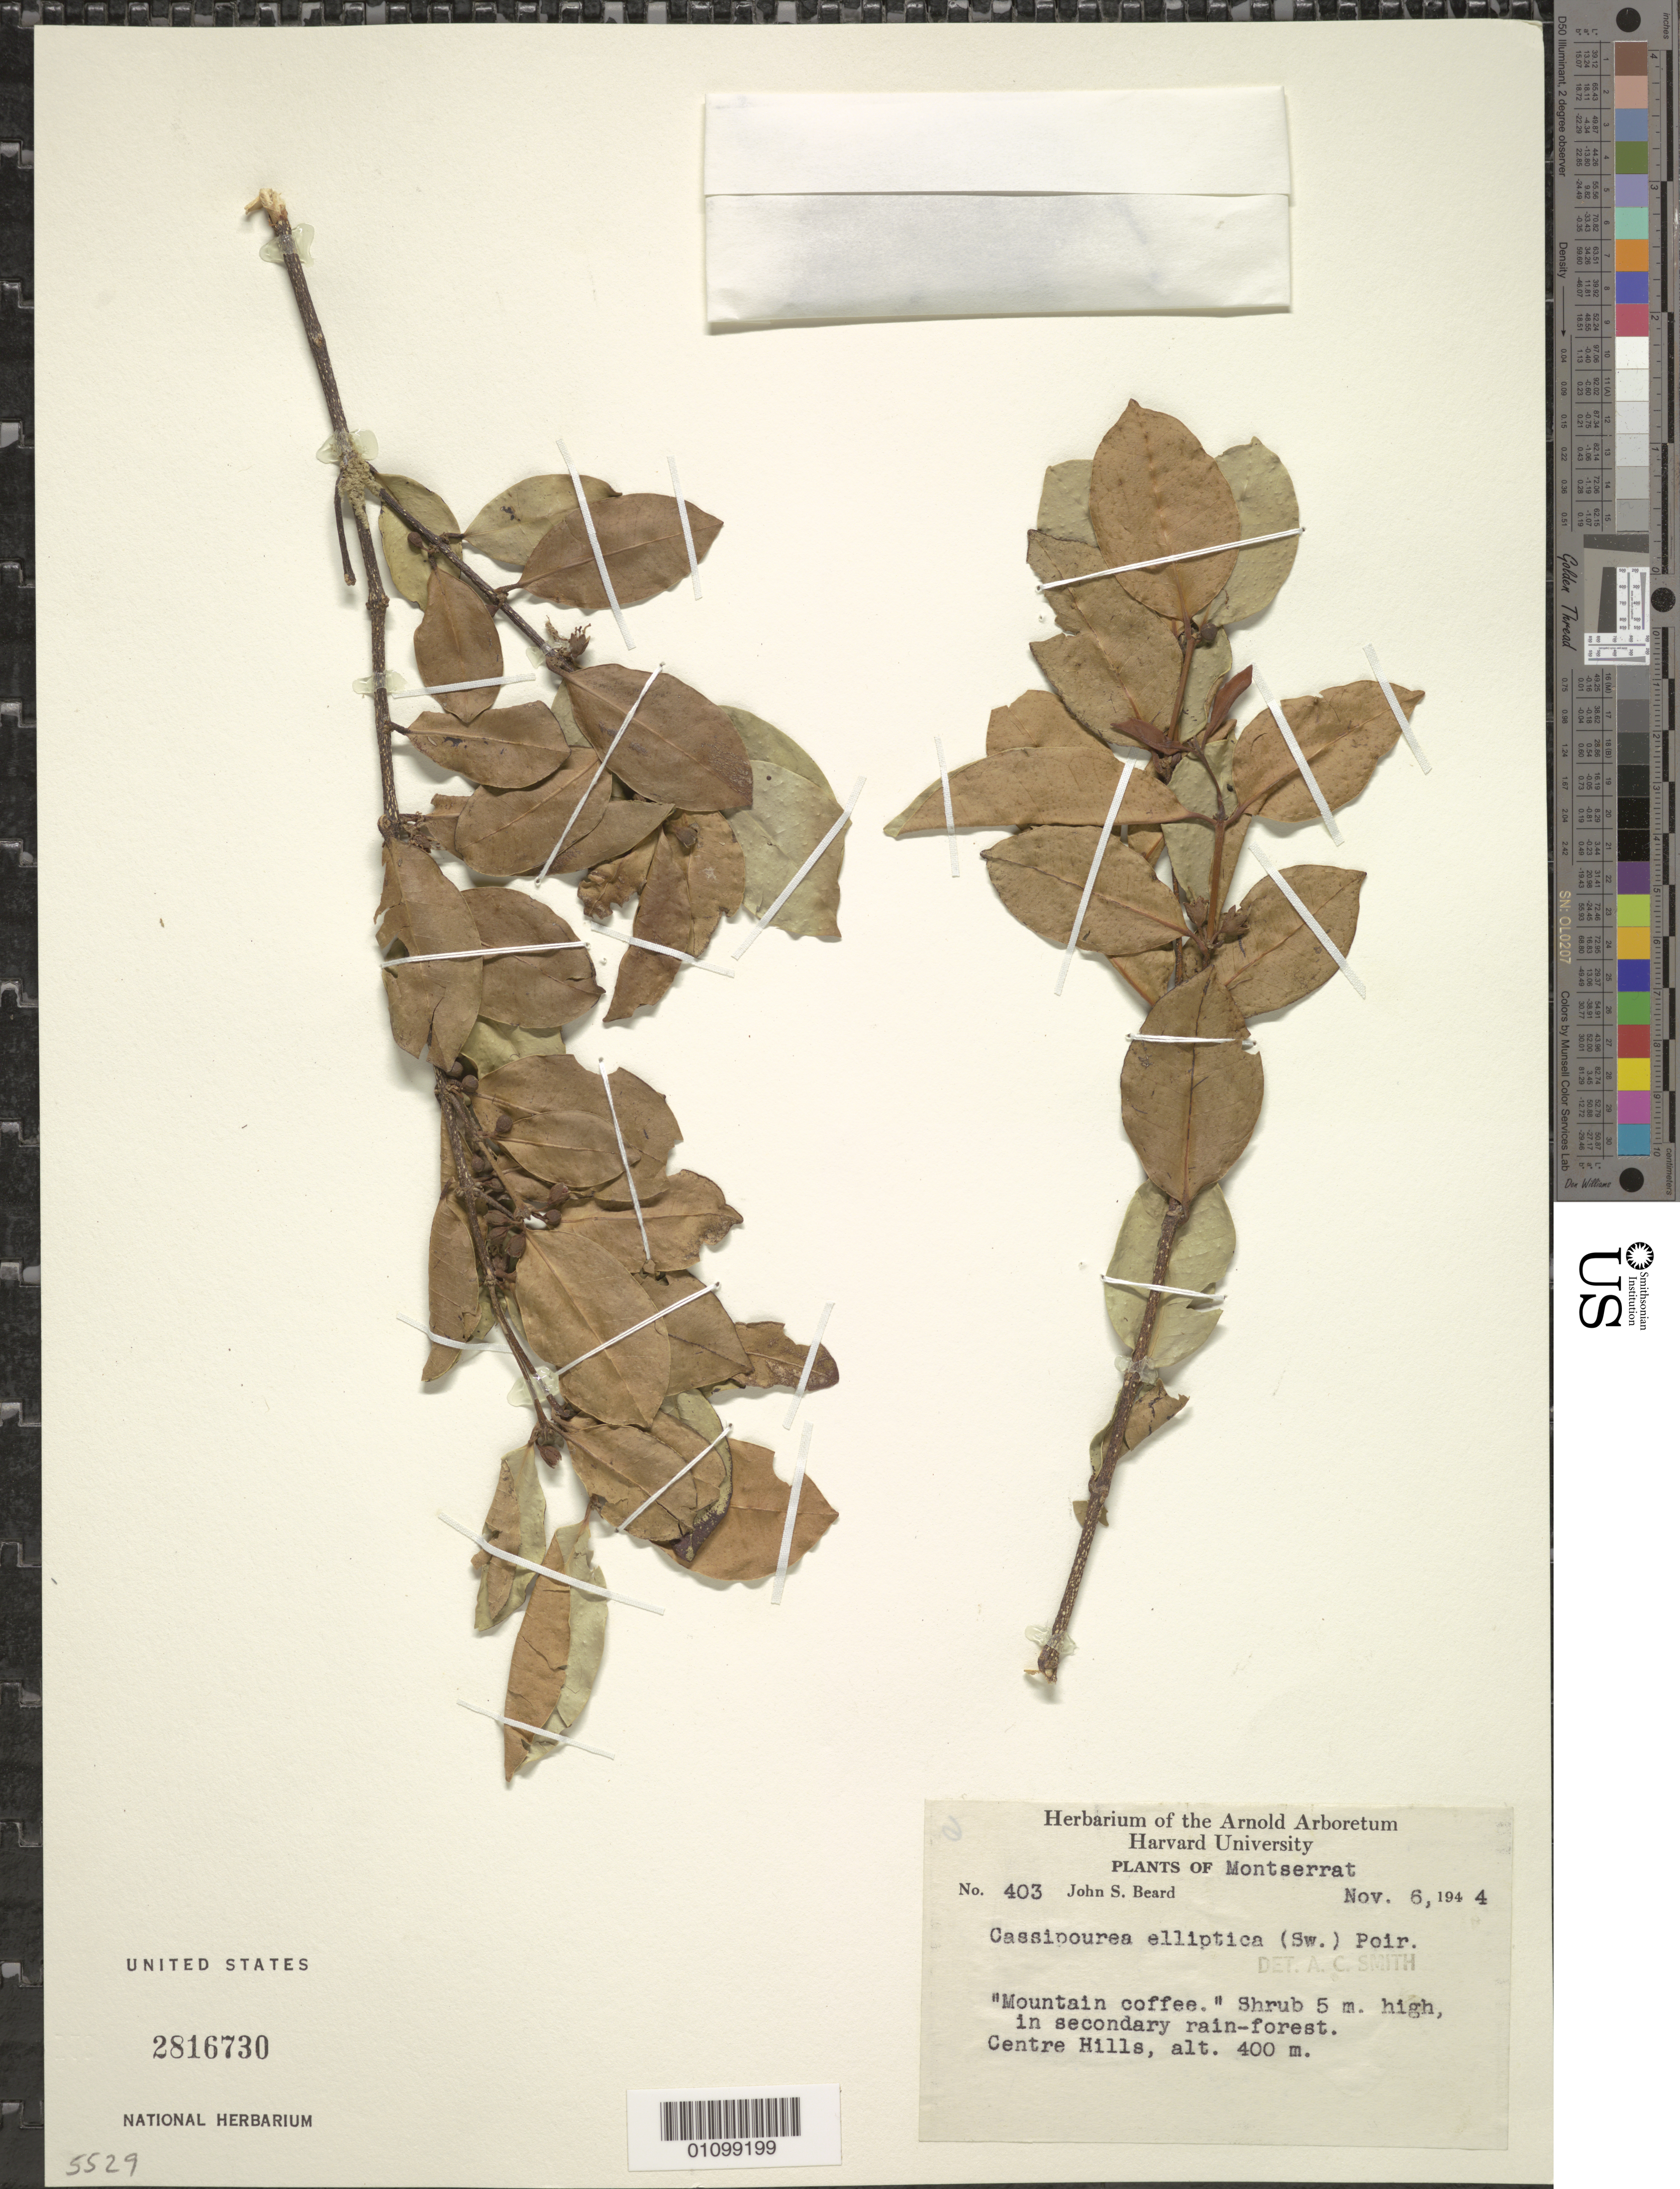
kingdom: Plantae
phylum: Tracheophyta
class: Magnoliopsida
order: Malpighiales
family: Rhizophoraceae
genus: Cassipourea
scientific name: Cassipourea guianensis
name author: Aubl.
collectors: J. Beard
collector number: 403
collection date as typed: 06 Nov 1944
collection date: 1944-11-06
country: Montserrat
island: Montserrat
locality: In secondary rain forest. Centre Hills.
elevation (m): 400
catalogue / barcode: US 2816730